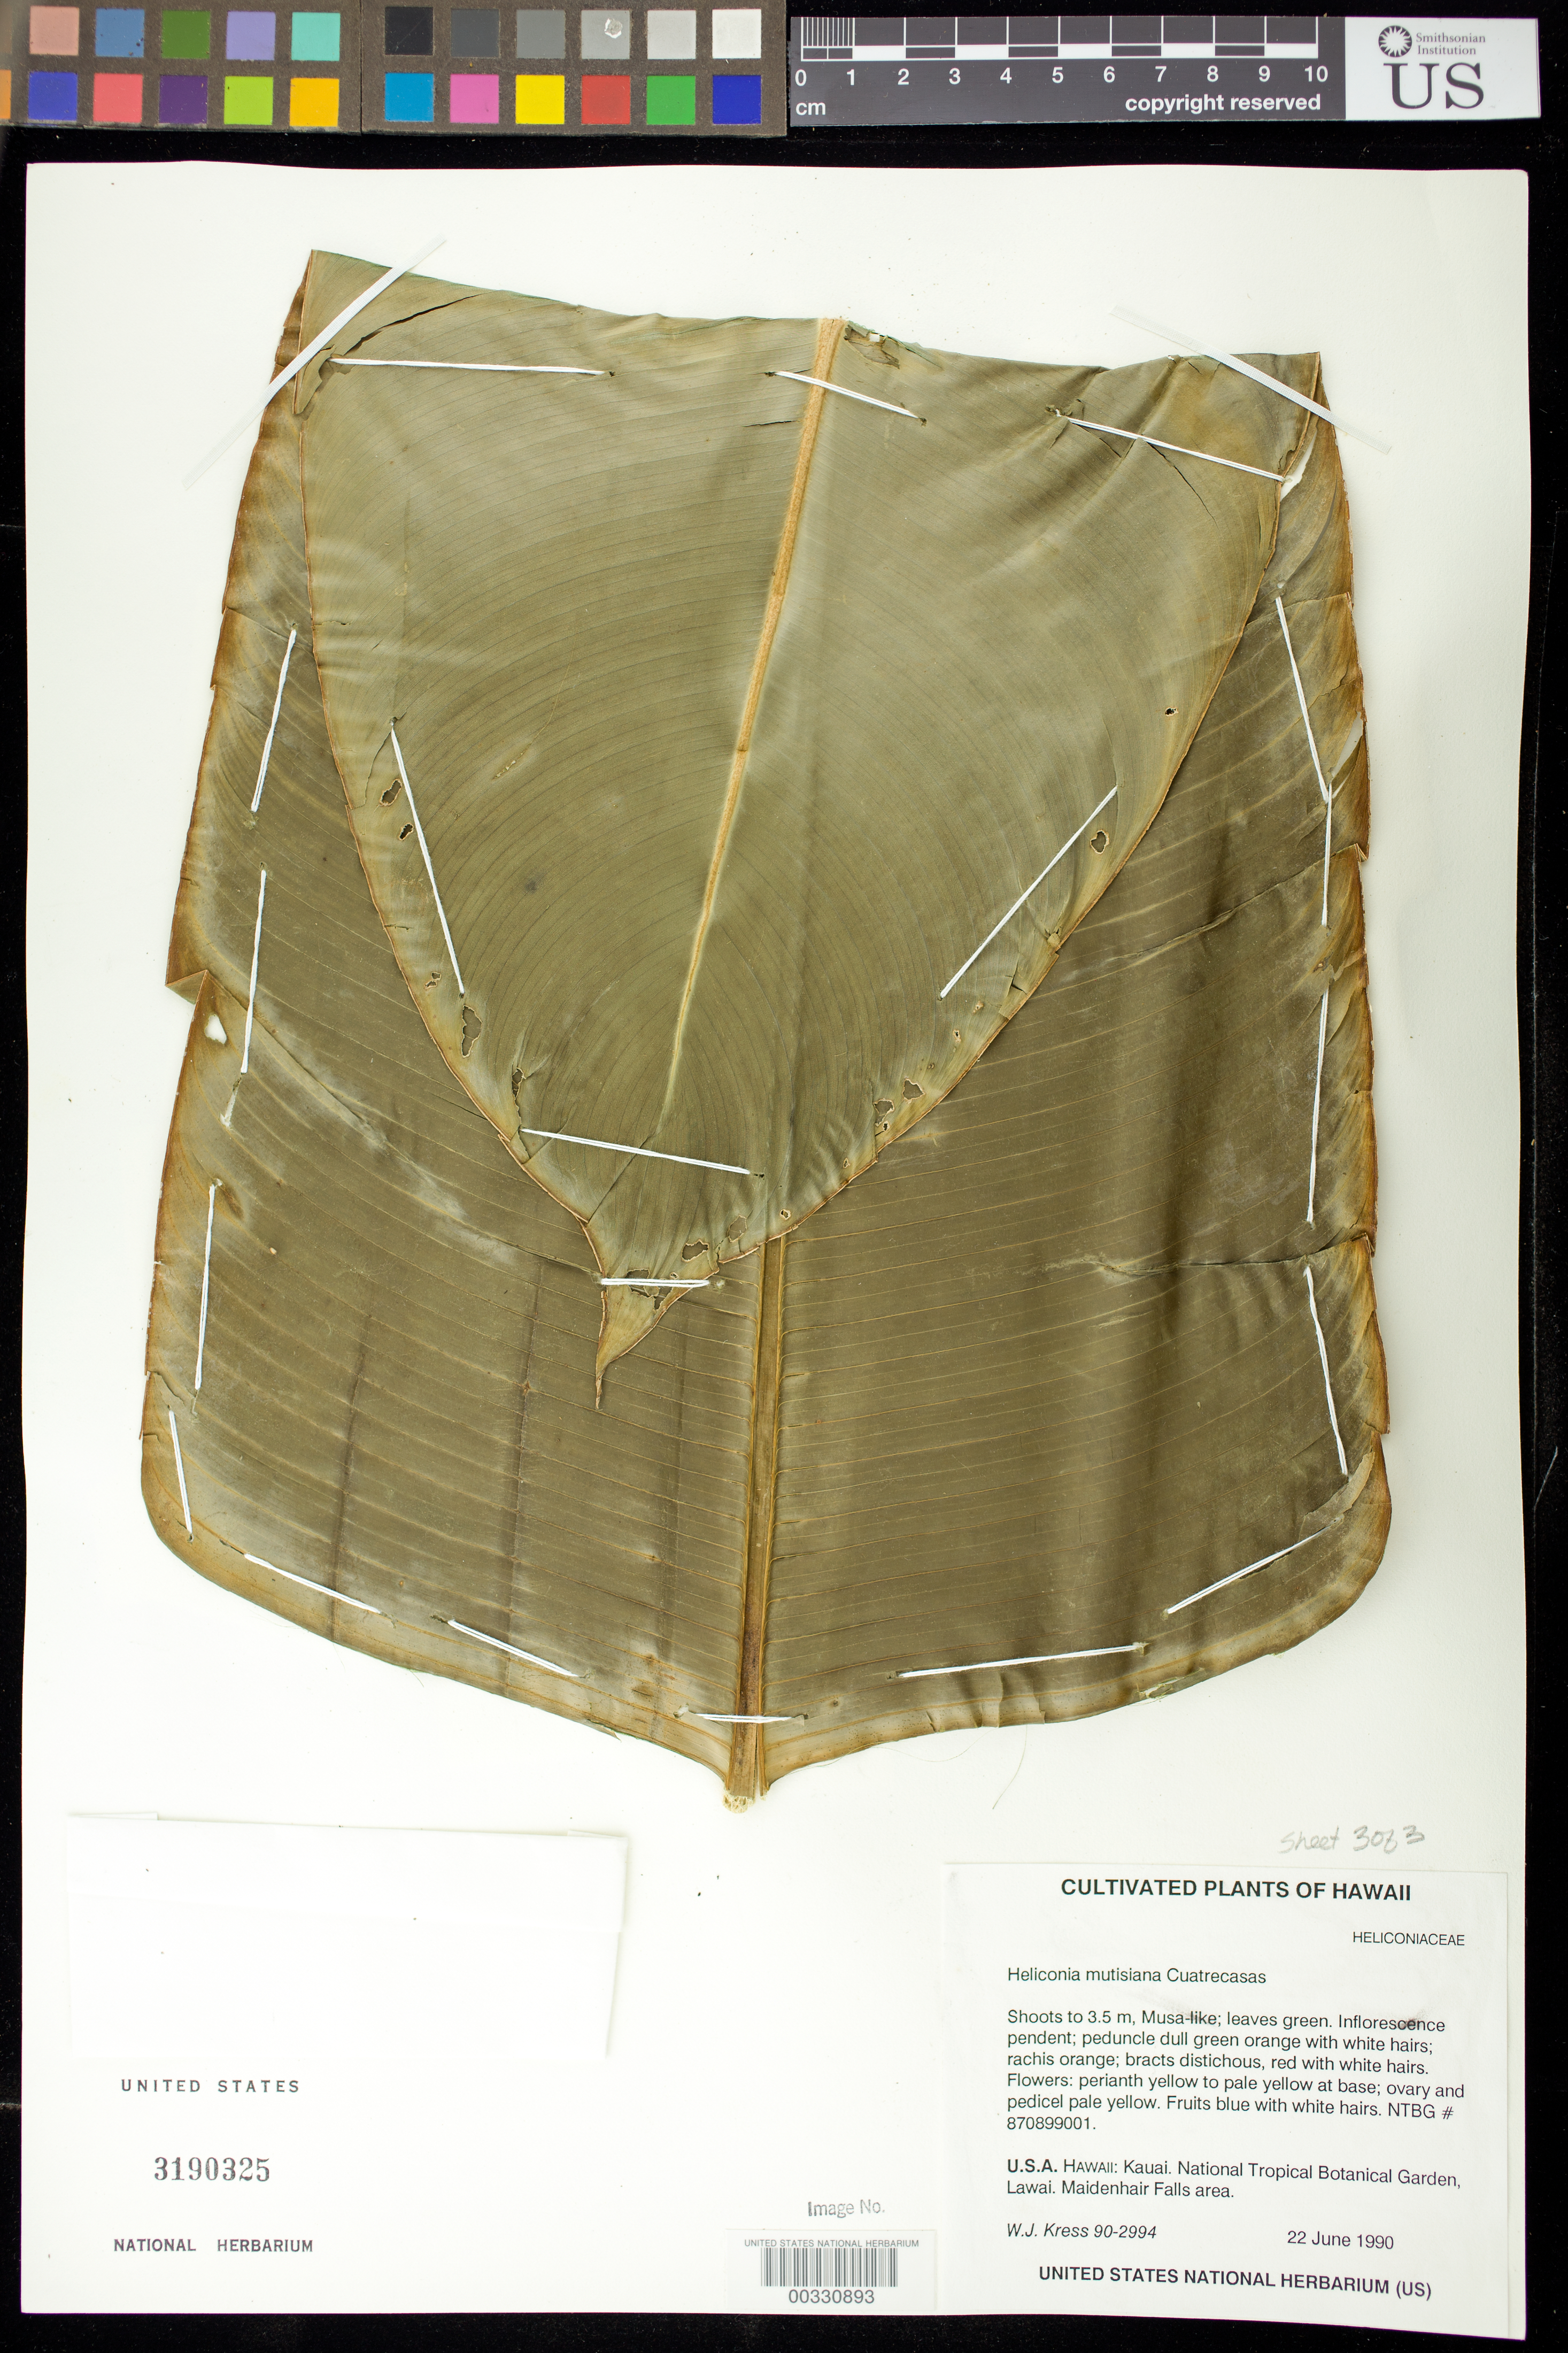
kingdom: Plantae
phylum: Tracheophyta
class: Liliopsida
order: Zingiberales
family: Heliconiaceae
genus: Heliconia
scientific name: Heliconia mutisiana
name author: Cuatrec.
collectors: W. J. Kress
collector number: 90-2994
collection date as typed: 22 Jun 1990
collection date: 1990-06-22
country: United States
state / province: Florida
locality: Southern Florida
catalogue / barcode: US 3190325